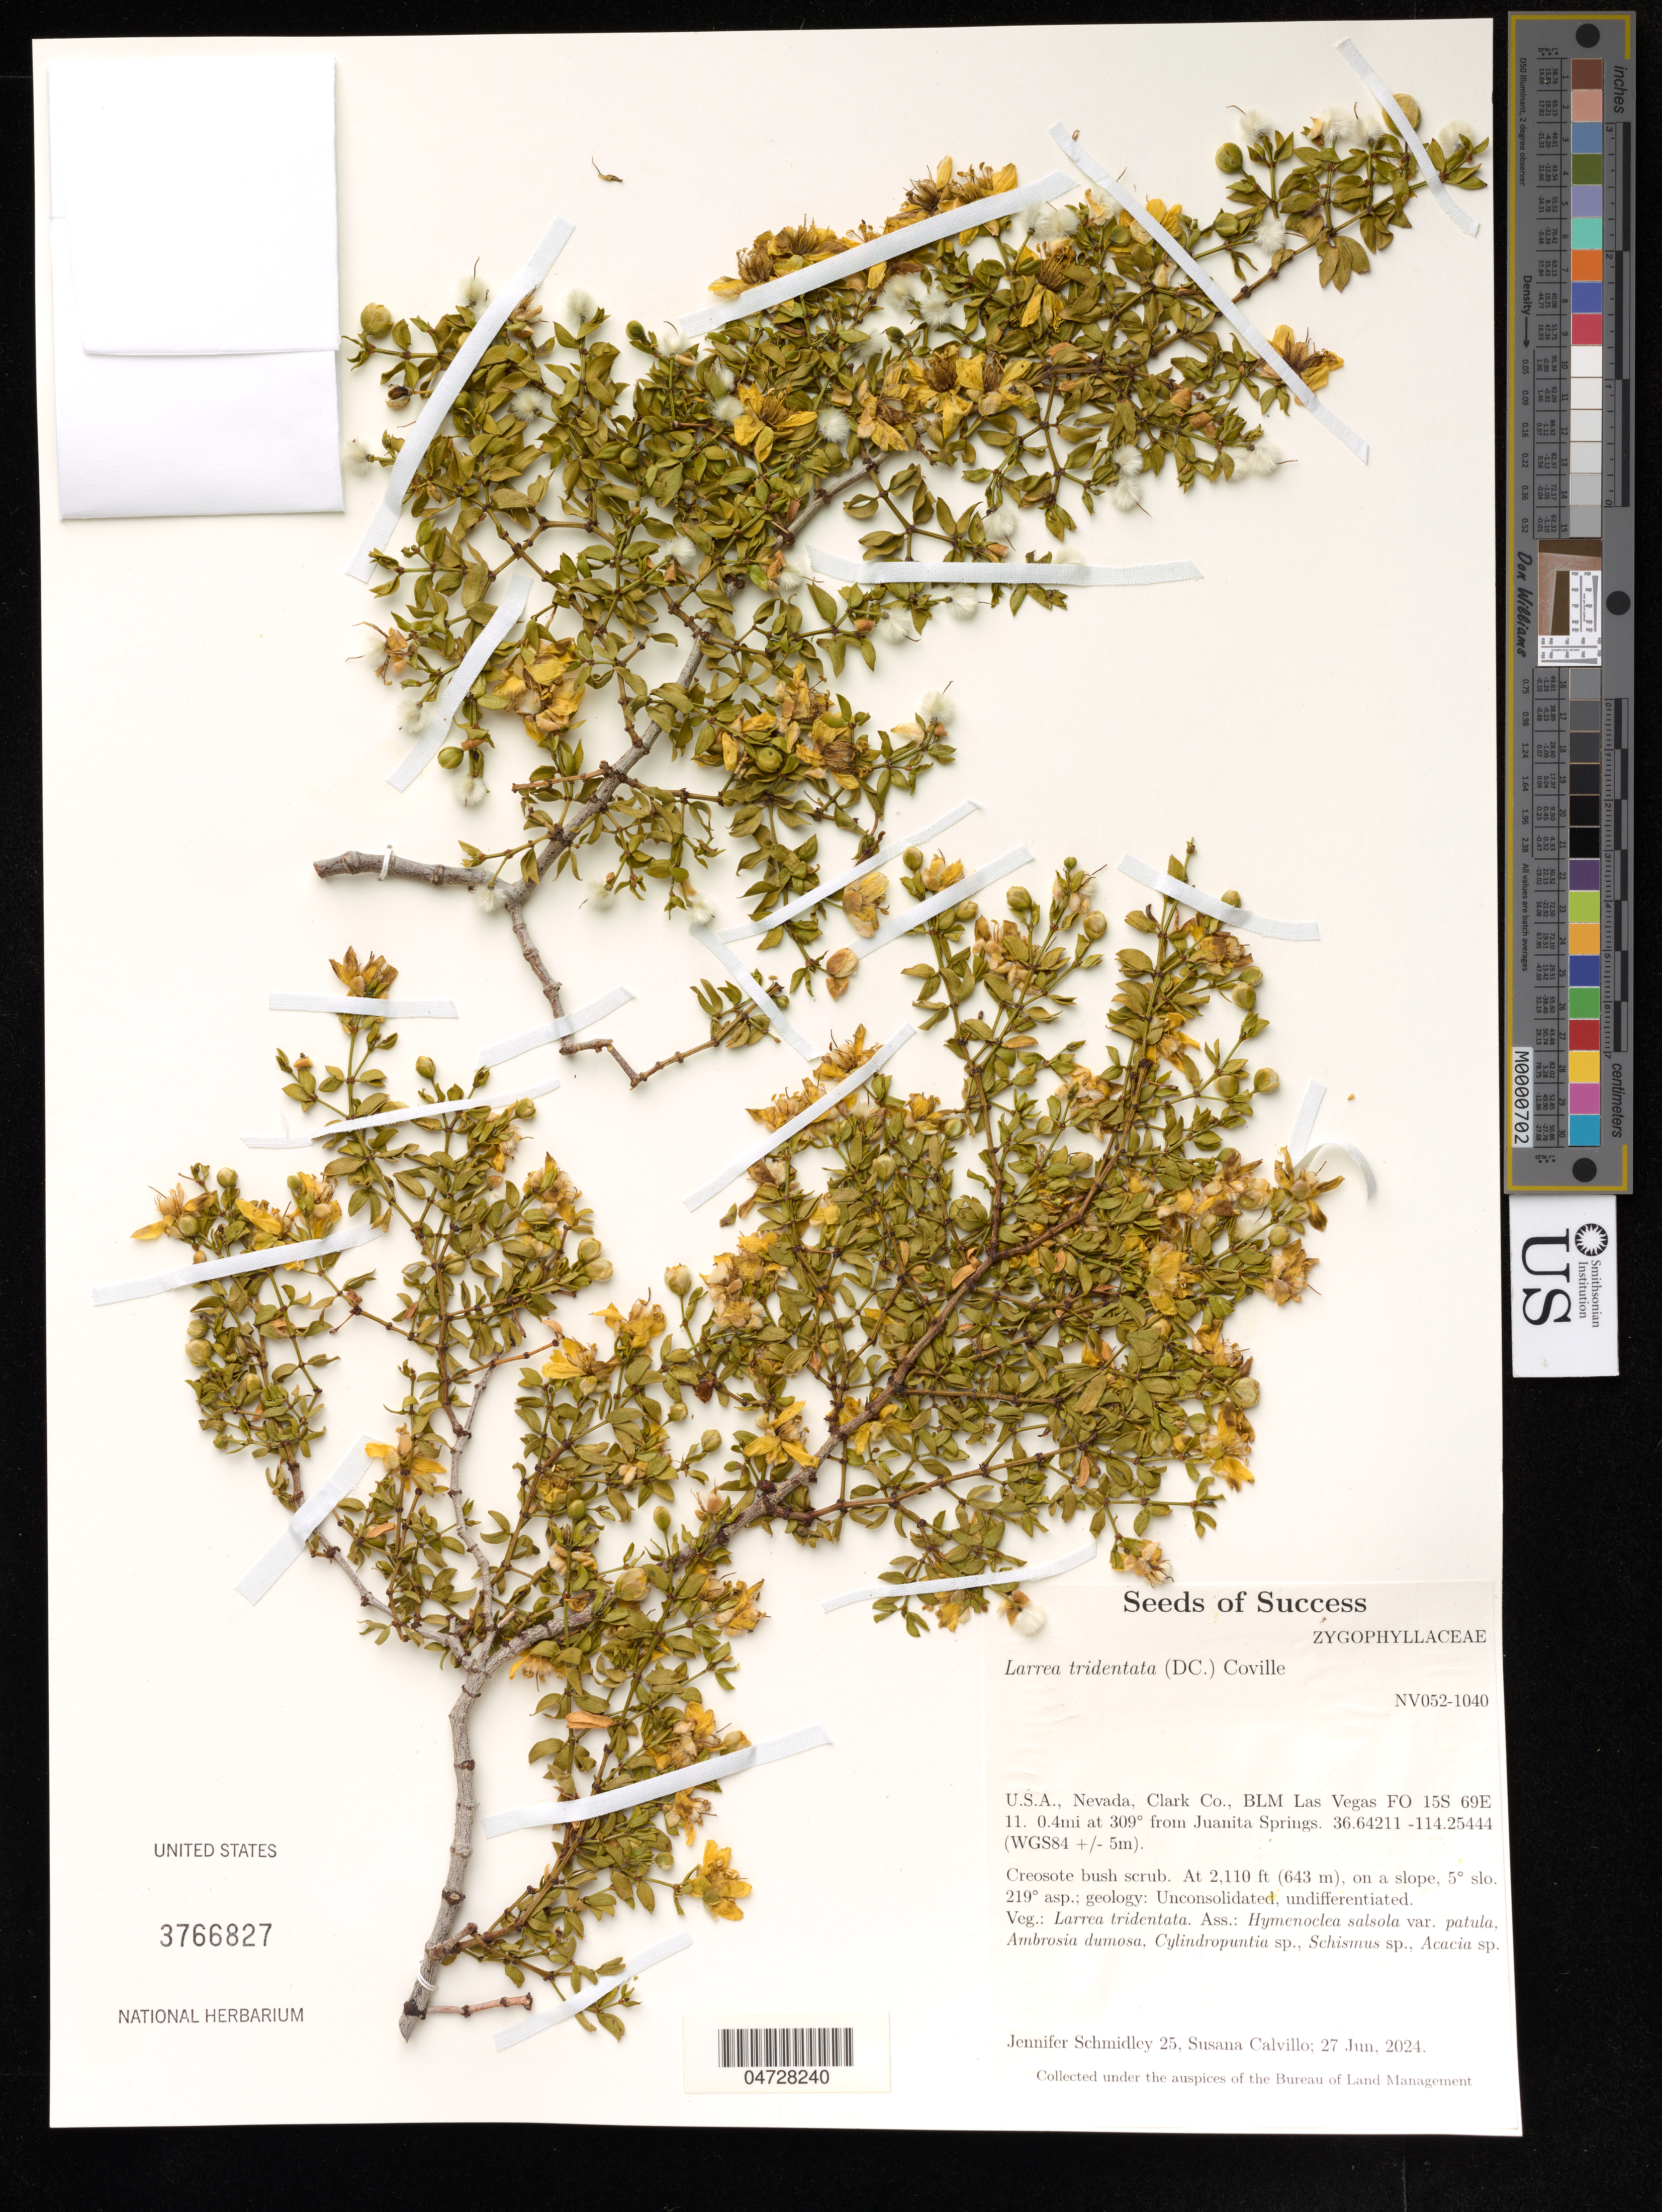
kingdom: Plantae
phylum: Tracheophyta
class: Magnoliopsida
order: Zygophyllales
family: Zygophyllaceae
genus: Larrea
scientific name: Larrea tridentata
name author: (Sessé & Moc. ex DC.) Coville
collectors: J. Schmidley & S. Calvillo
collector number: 25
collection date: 2024-06-27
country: United States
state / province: Nevada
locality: Clark Co., BLM Las Vegas FO 15S 69E 11. 0.4mi at 309° from Juanita Springs.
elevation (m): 643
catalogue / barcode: US 3766827